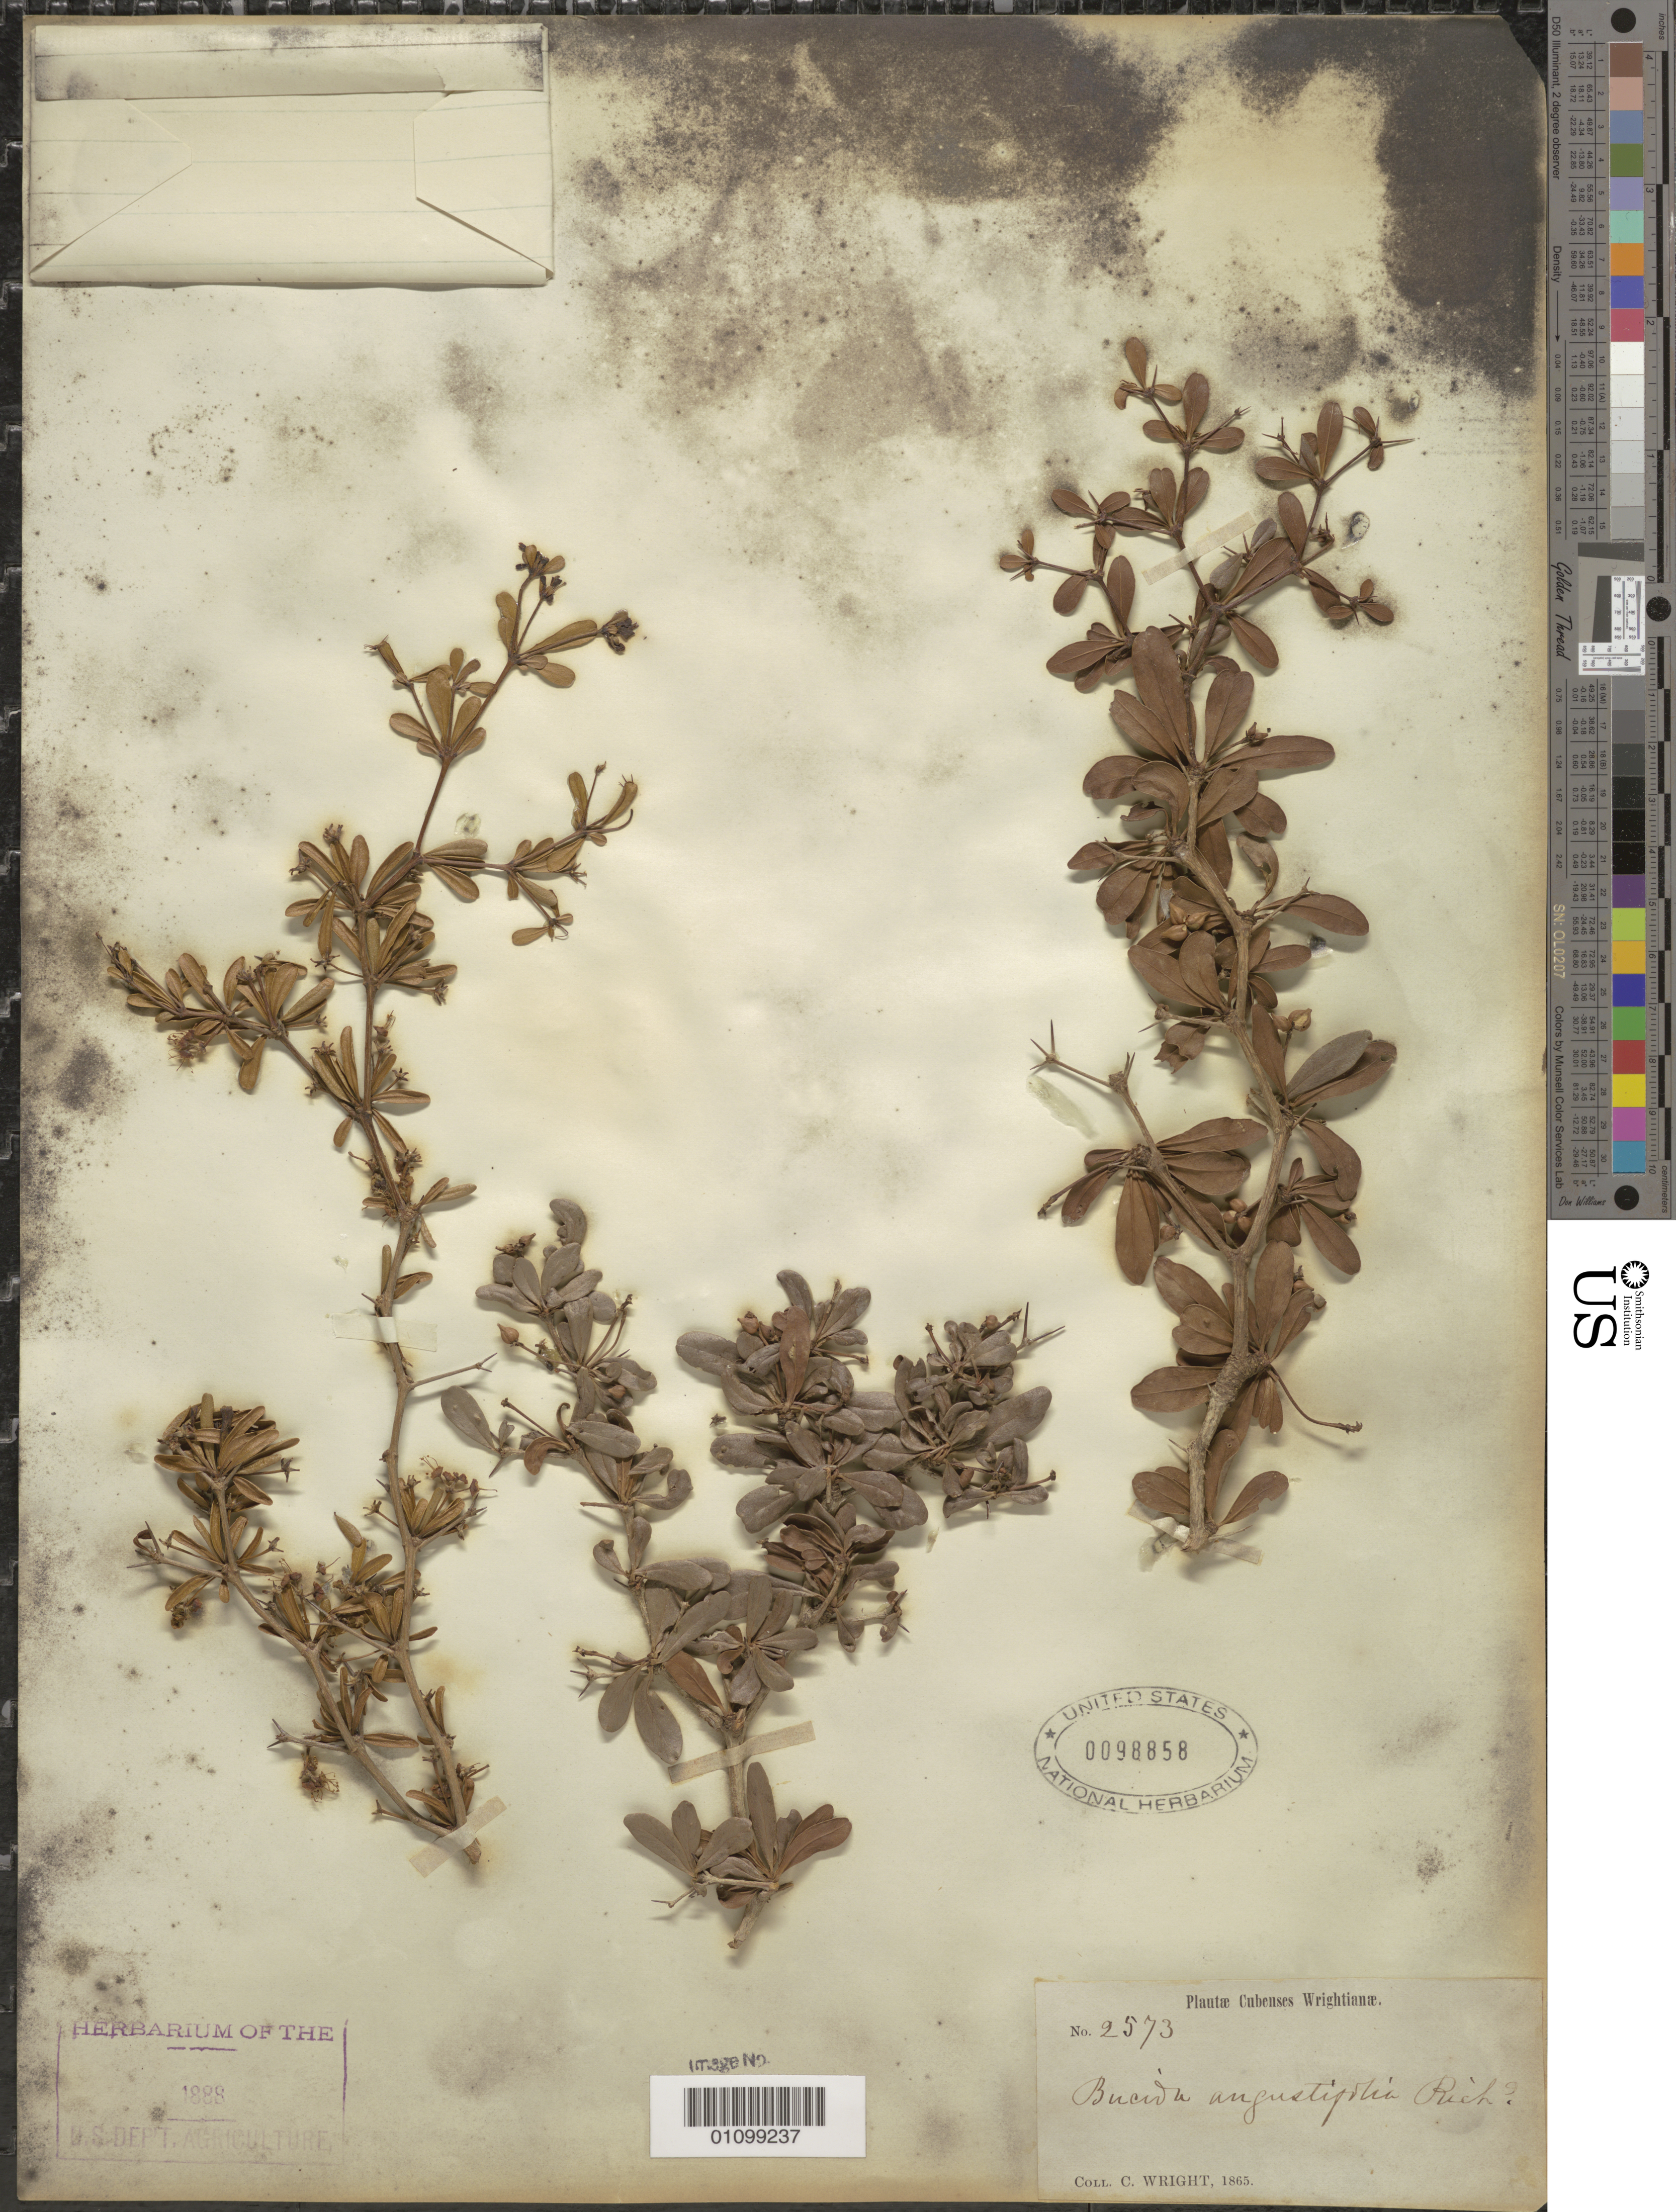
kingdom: Plantae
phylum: Tracheophyta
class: Magnoliopsida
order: Myrtales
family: Combretaceae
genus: Terminalia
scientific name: Terminalia molinetii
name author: M. Gómez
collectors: C. Wright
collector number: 2573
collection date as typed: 1865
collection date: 1865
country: Cuba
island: Cuba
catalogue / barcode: US 98858